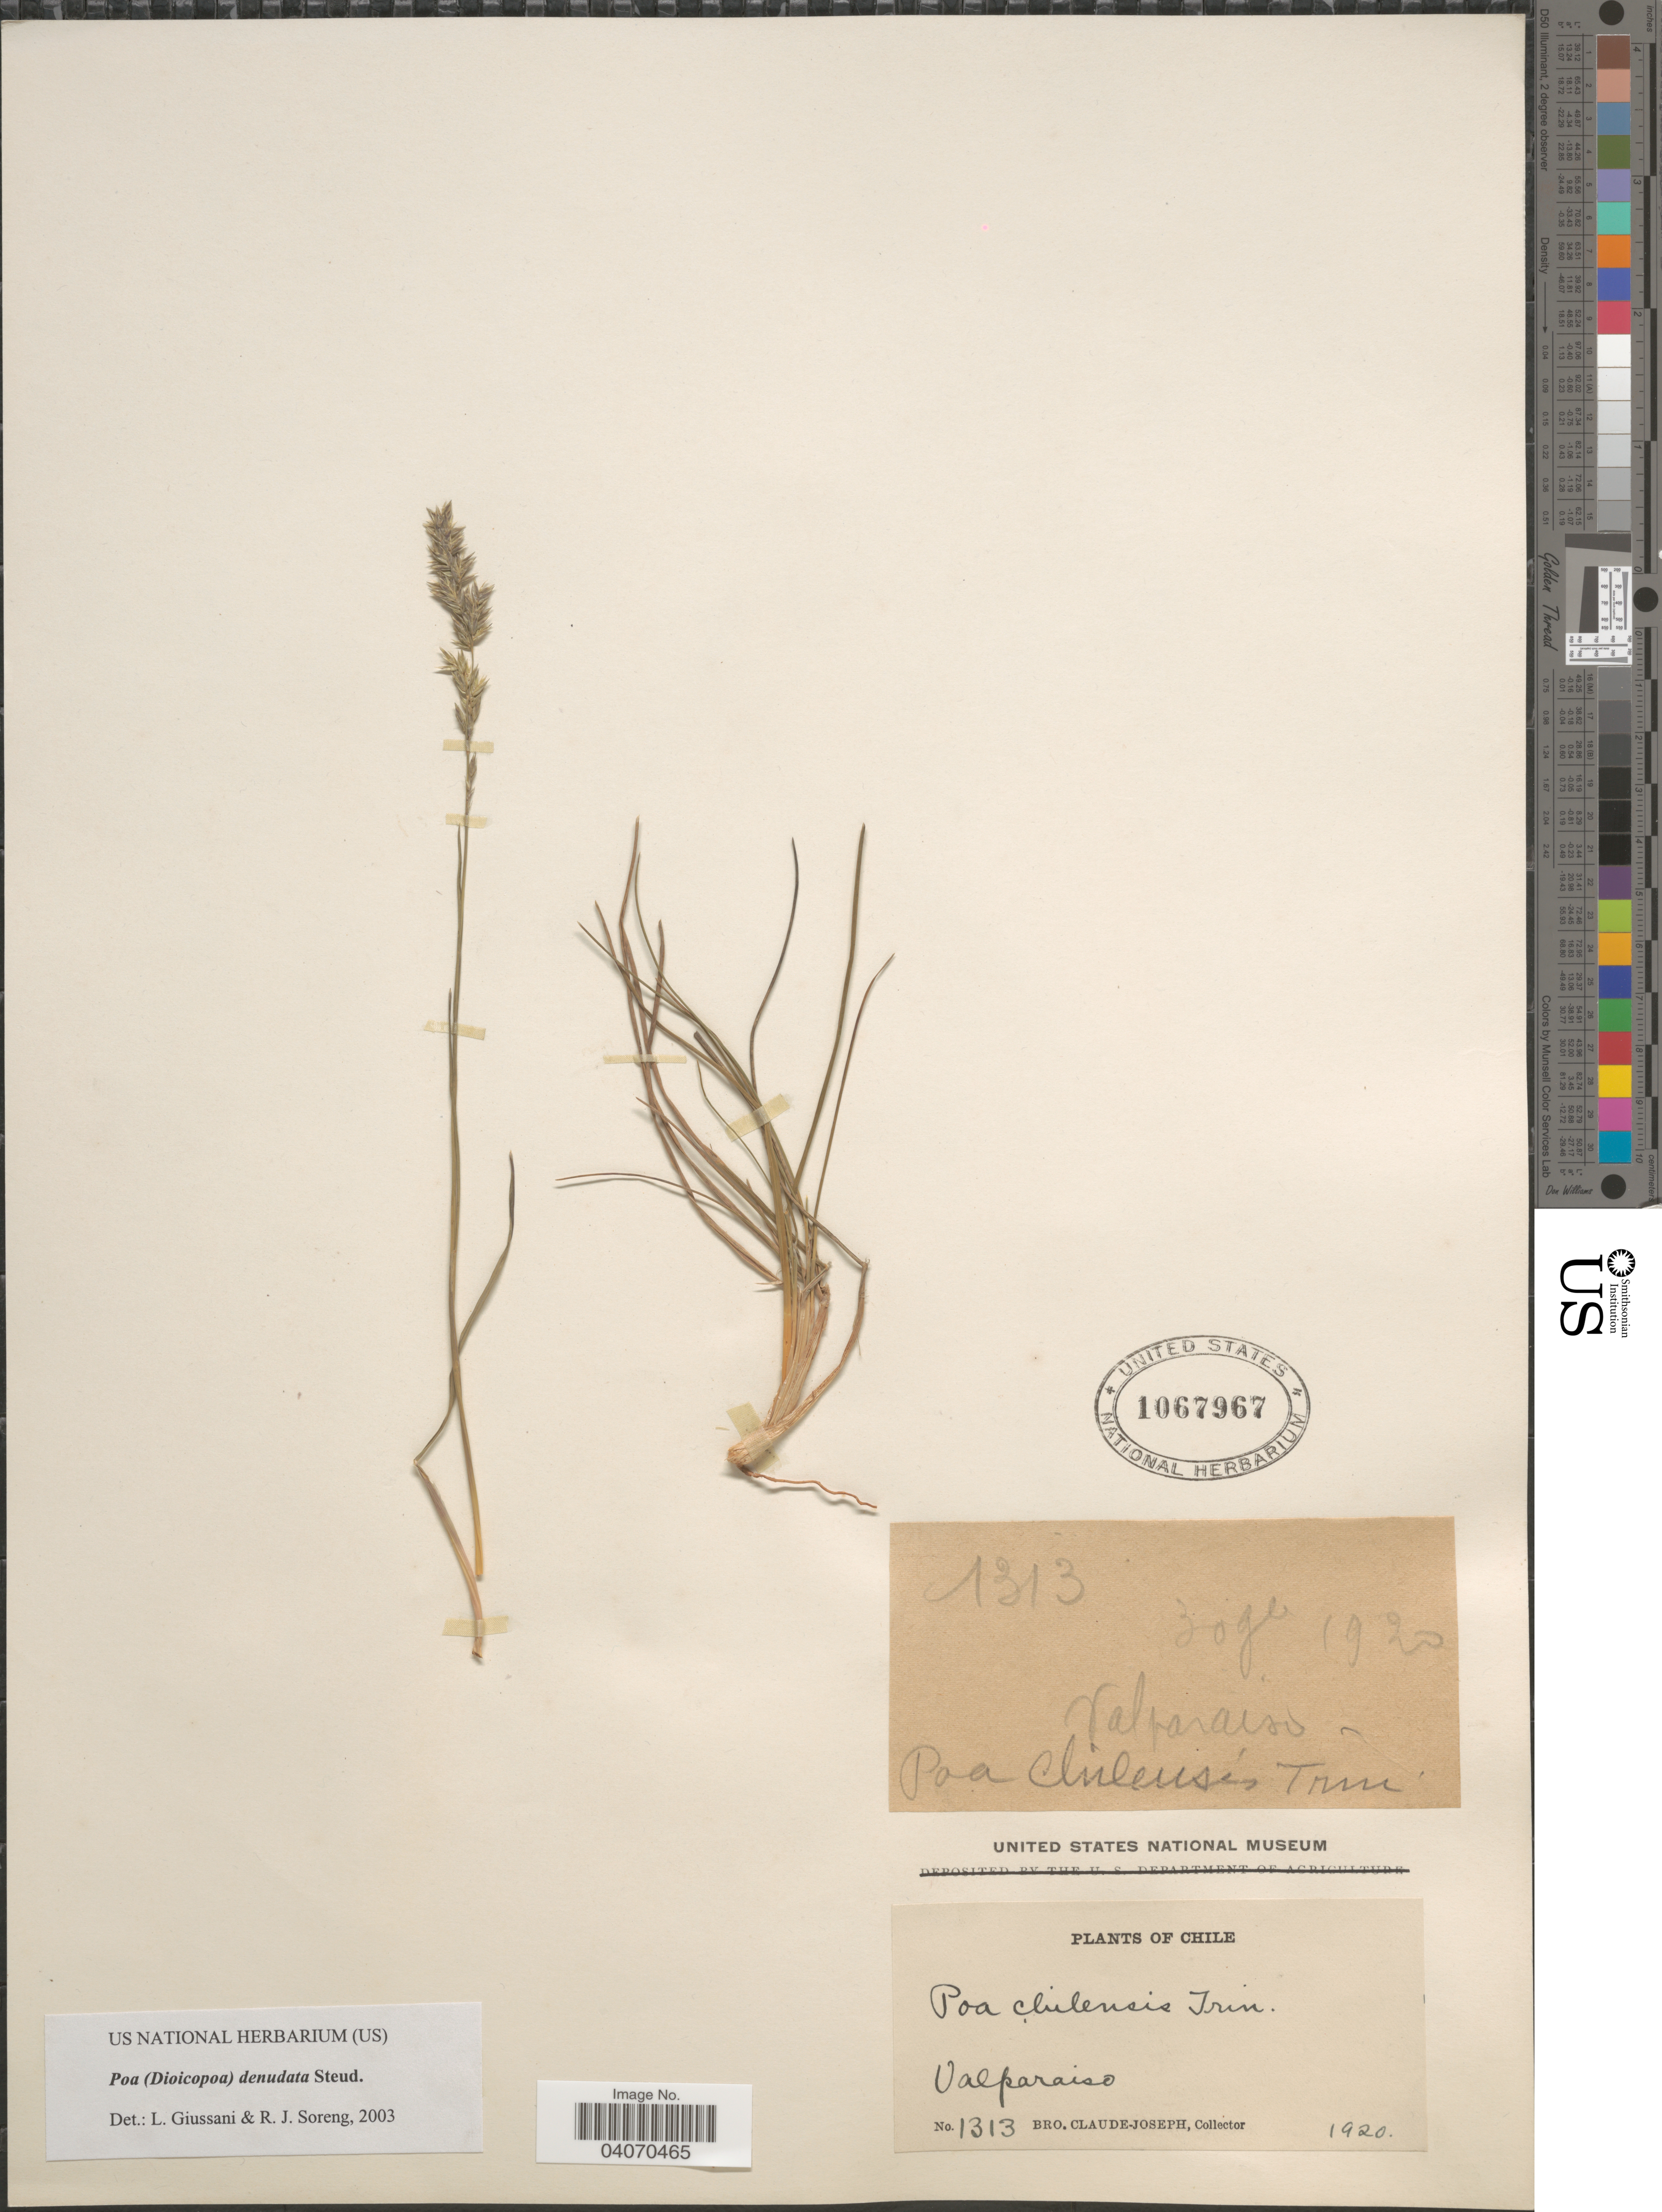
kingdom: Plantae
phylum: Tracheophyta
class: Liliopsida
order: Poales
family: Poaceae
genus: Poa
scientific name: Poa denudata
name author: Steud.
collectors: Bro. Claude-Joseph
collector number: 1313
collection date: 1920-06-30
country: Chile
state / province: Valparaíso (V)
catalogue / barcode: US 1067967